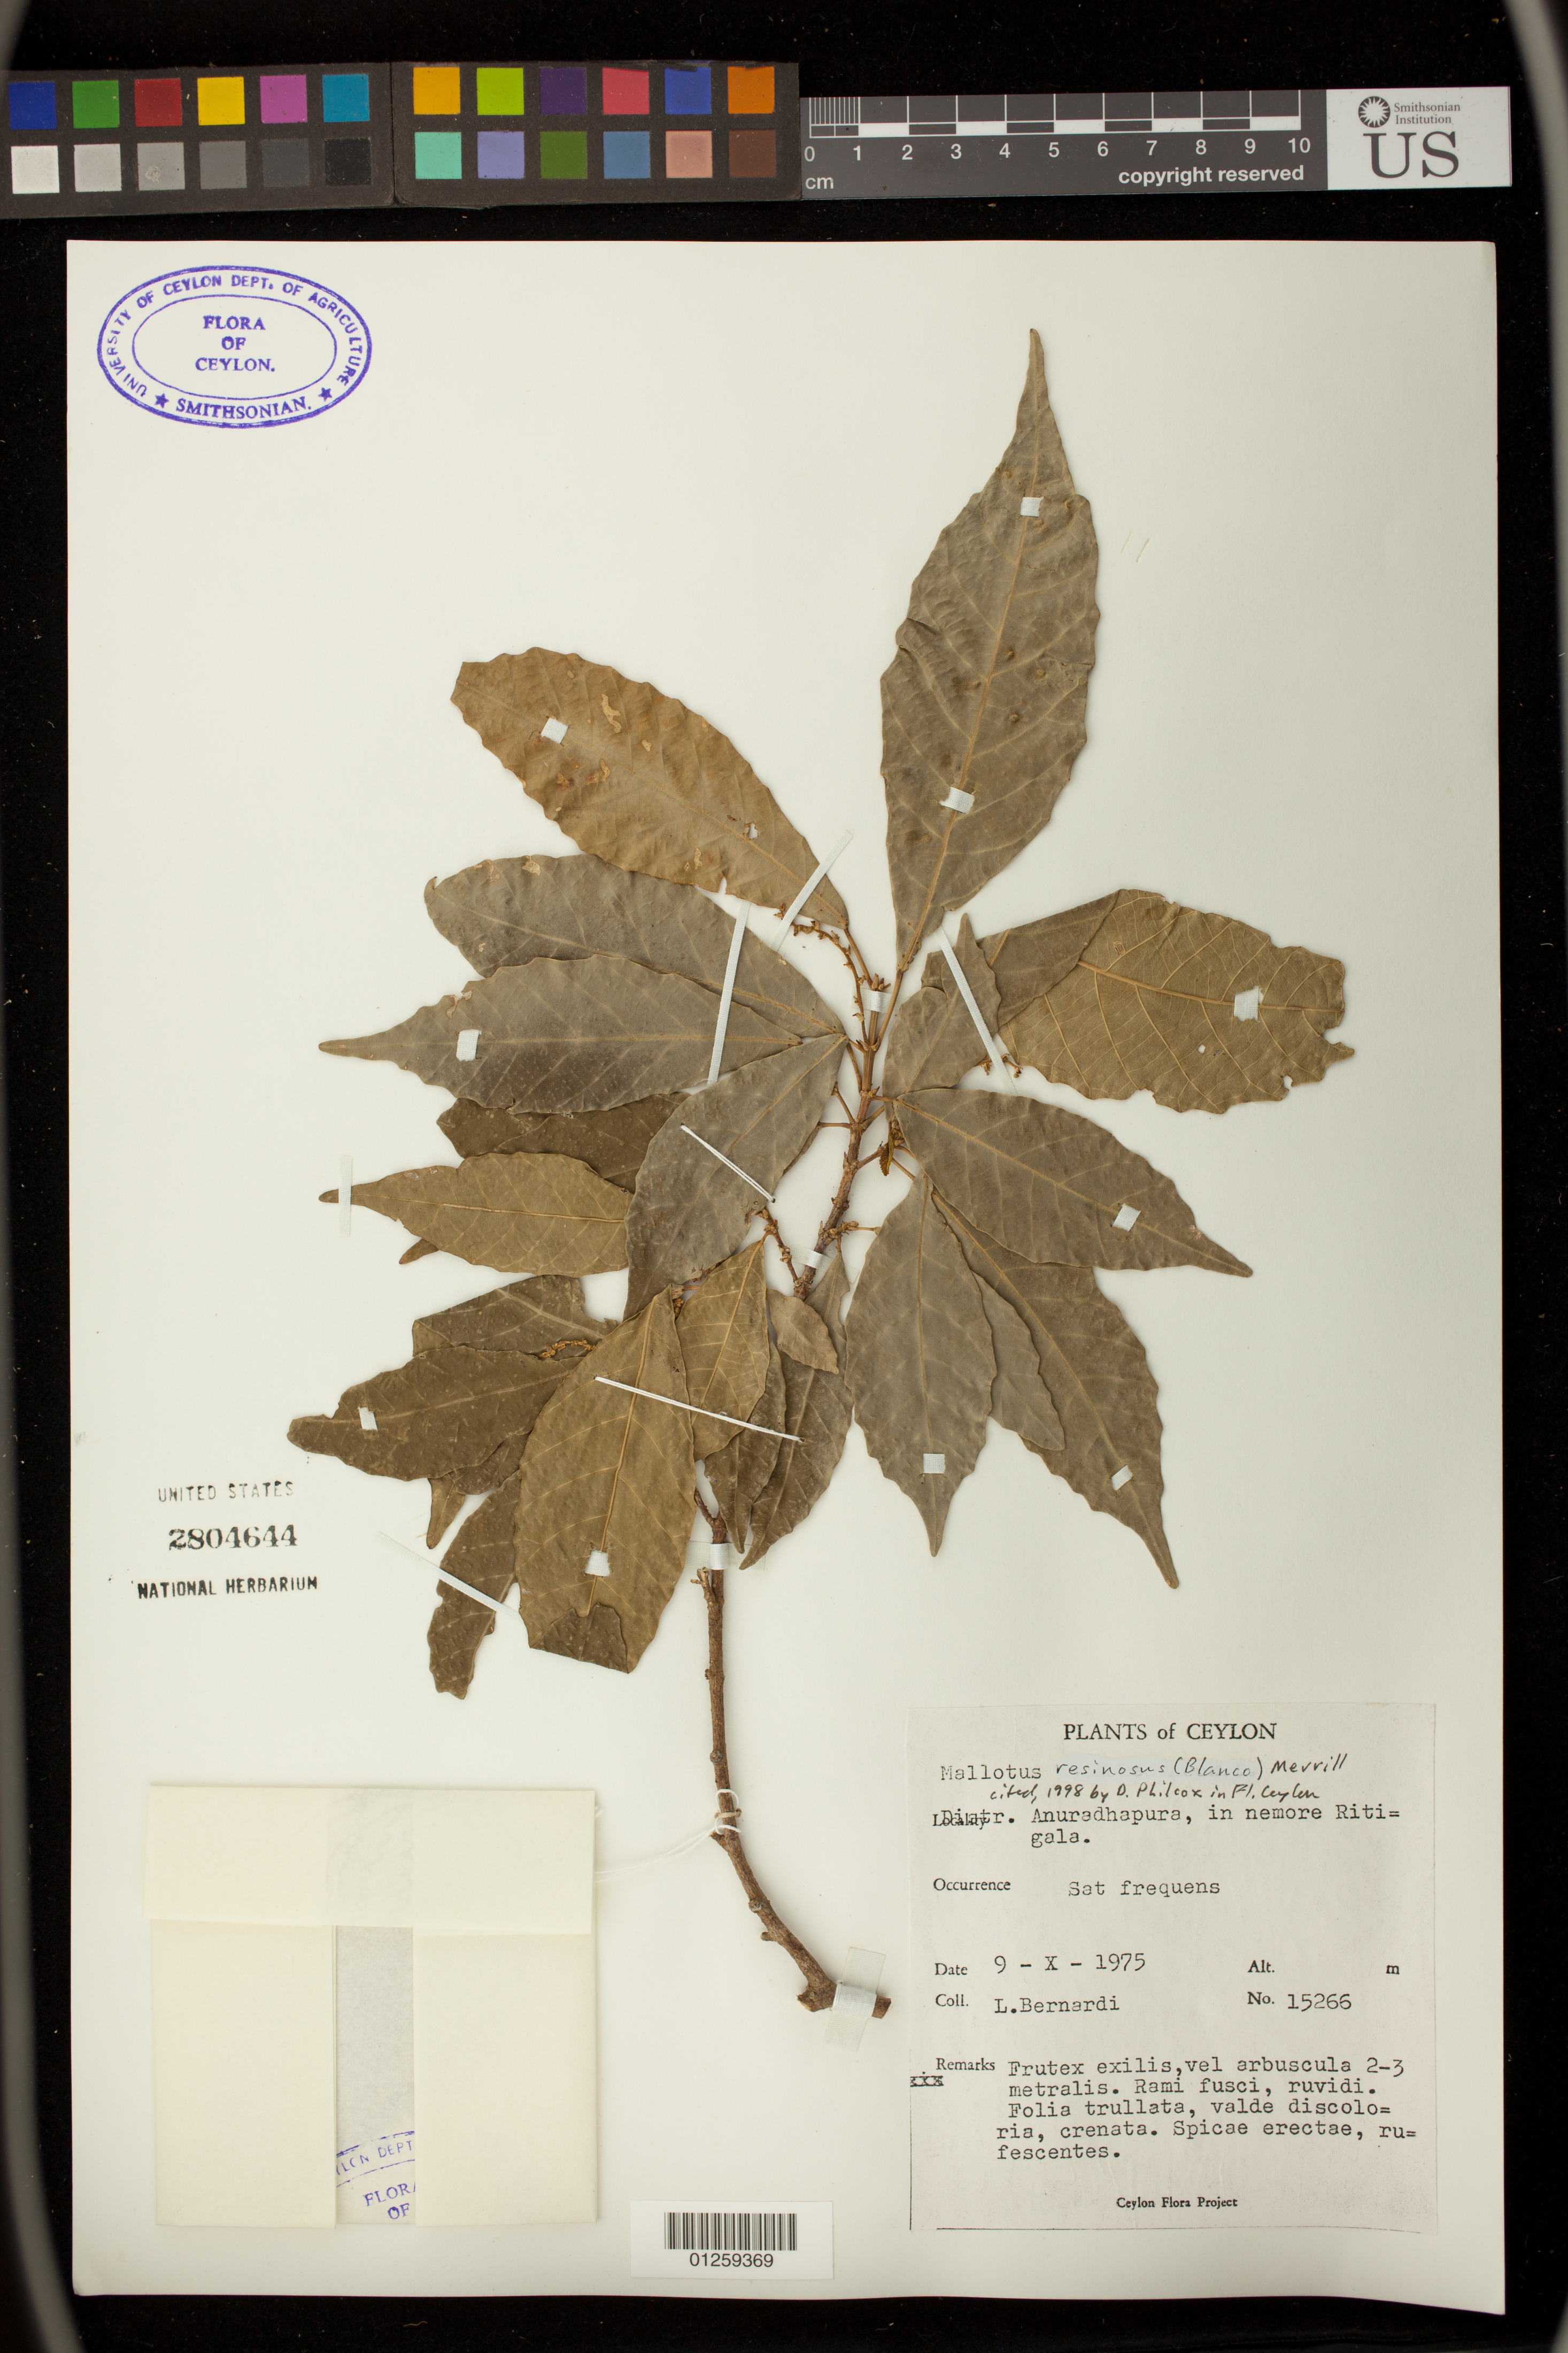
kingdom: Plantae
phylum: Tracheophyta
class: Magnoliopsida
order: Malpighiales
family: Euphorbiaceae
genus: Mallotus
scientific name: Mallotus resinosus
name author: (Blanco) Merr.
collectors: L. Bernardi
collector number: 15266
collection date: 1975-10-09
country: Sri Lanka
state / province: North Central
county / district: Anuradhapura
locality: Anuradhapura, in nemore Ritigala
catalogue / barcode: US 2804644